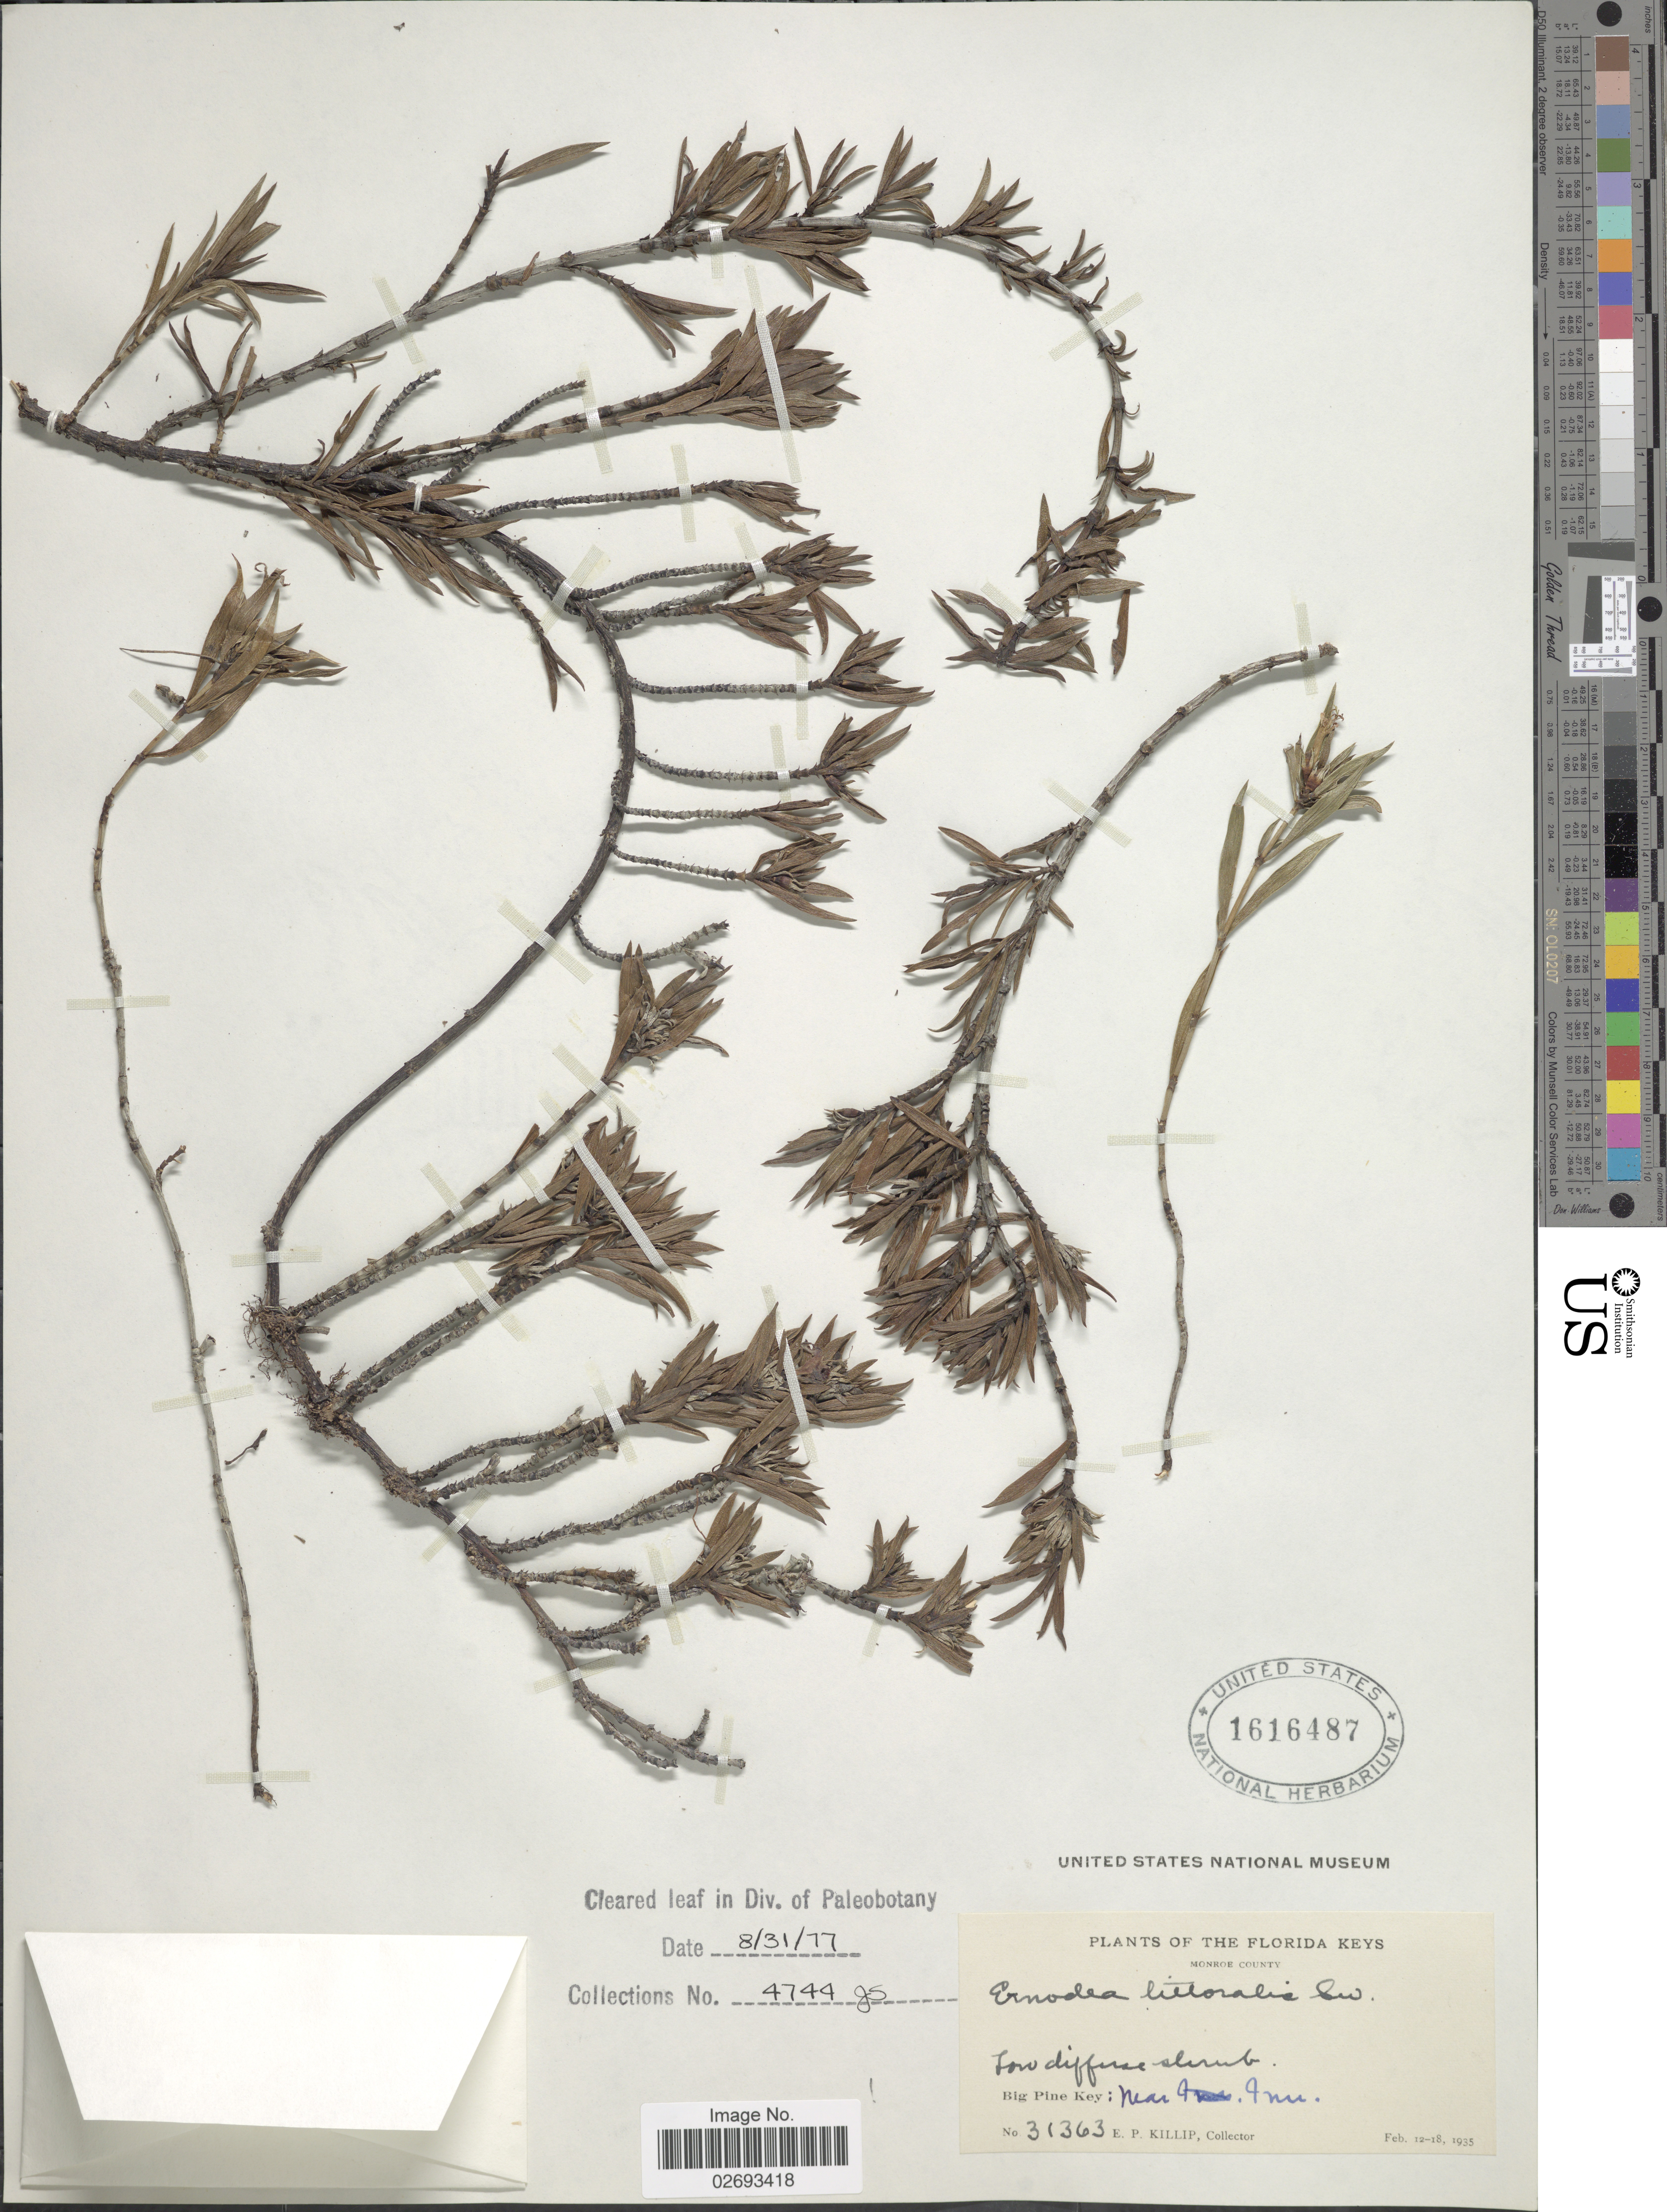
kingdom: Plantae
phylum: Tracheophyta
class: Magnoliopsida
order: Gentianales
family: Rubiaceae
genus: Ernodea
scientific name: Ernodea littoralis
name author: Sw.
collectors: E. P. Killip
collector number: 31363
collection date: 1935-02-12/1935-02-18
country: United States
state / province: Florida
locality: Florida Keys. Monroe County. Big Pine Key: near Inn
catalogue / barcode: US 1616487